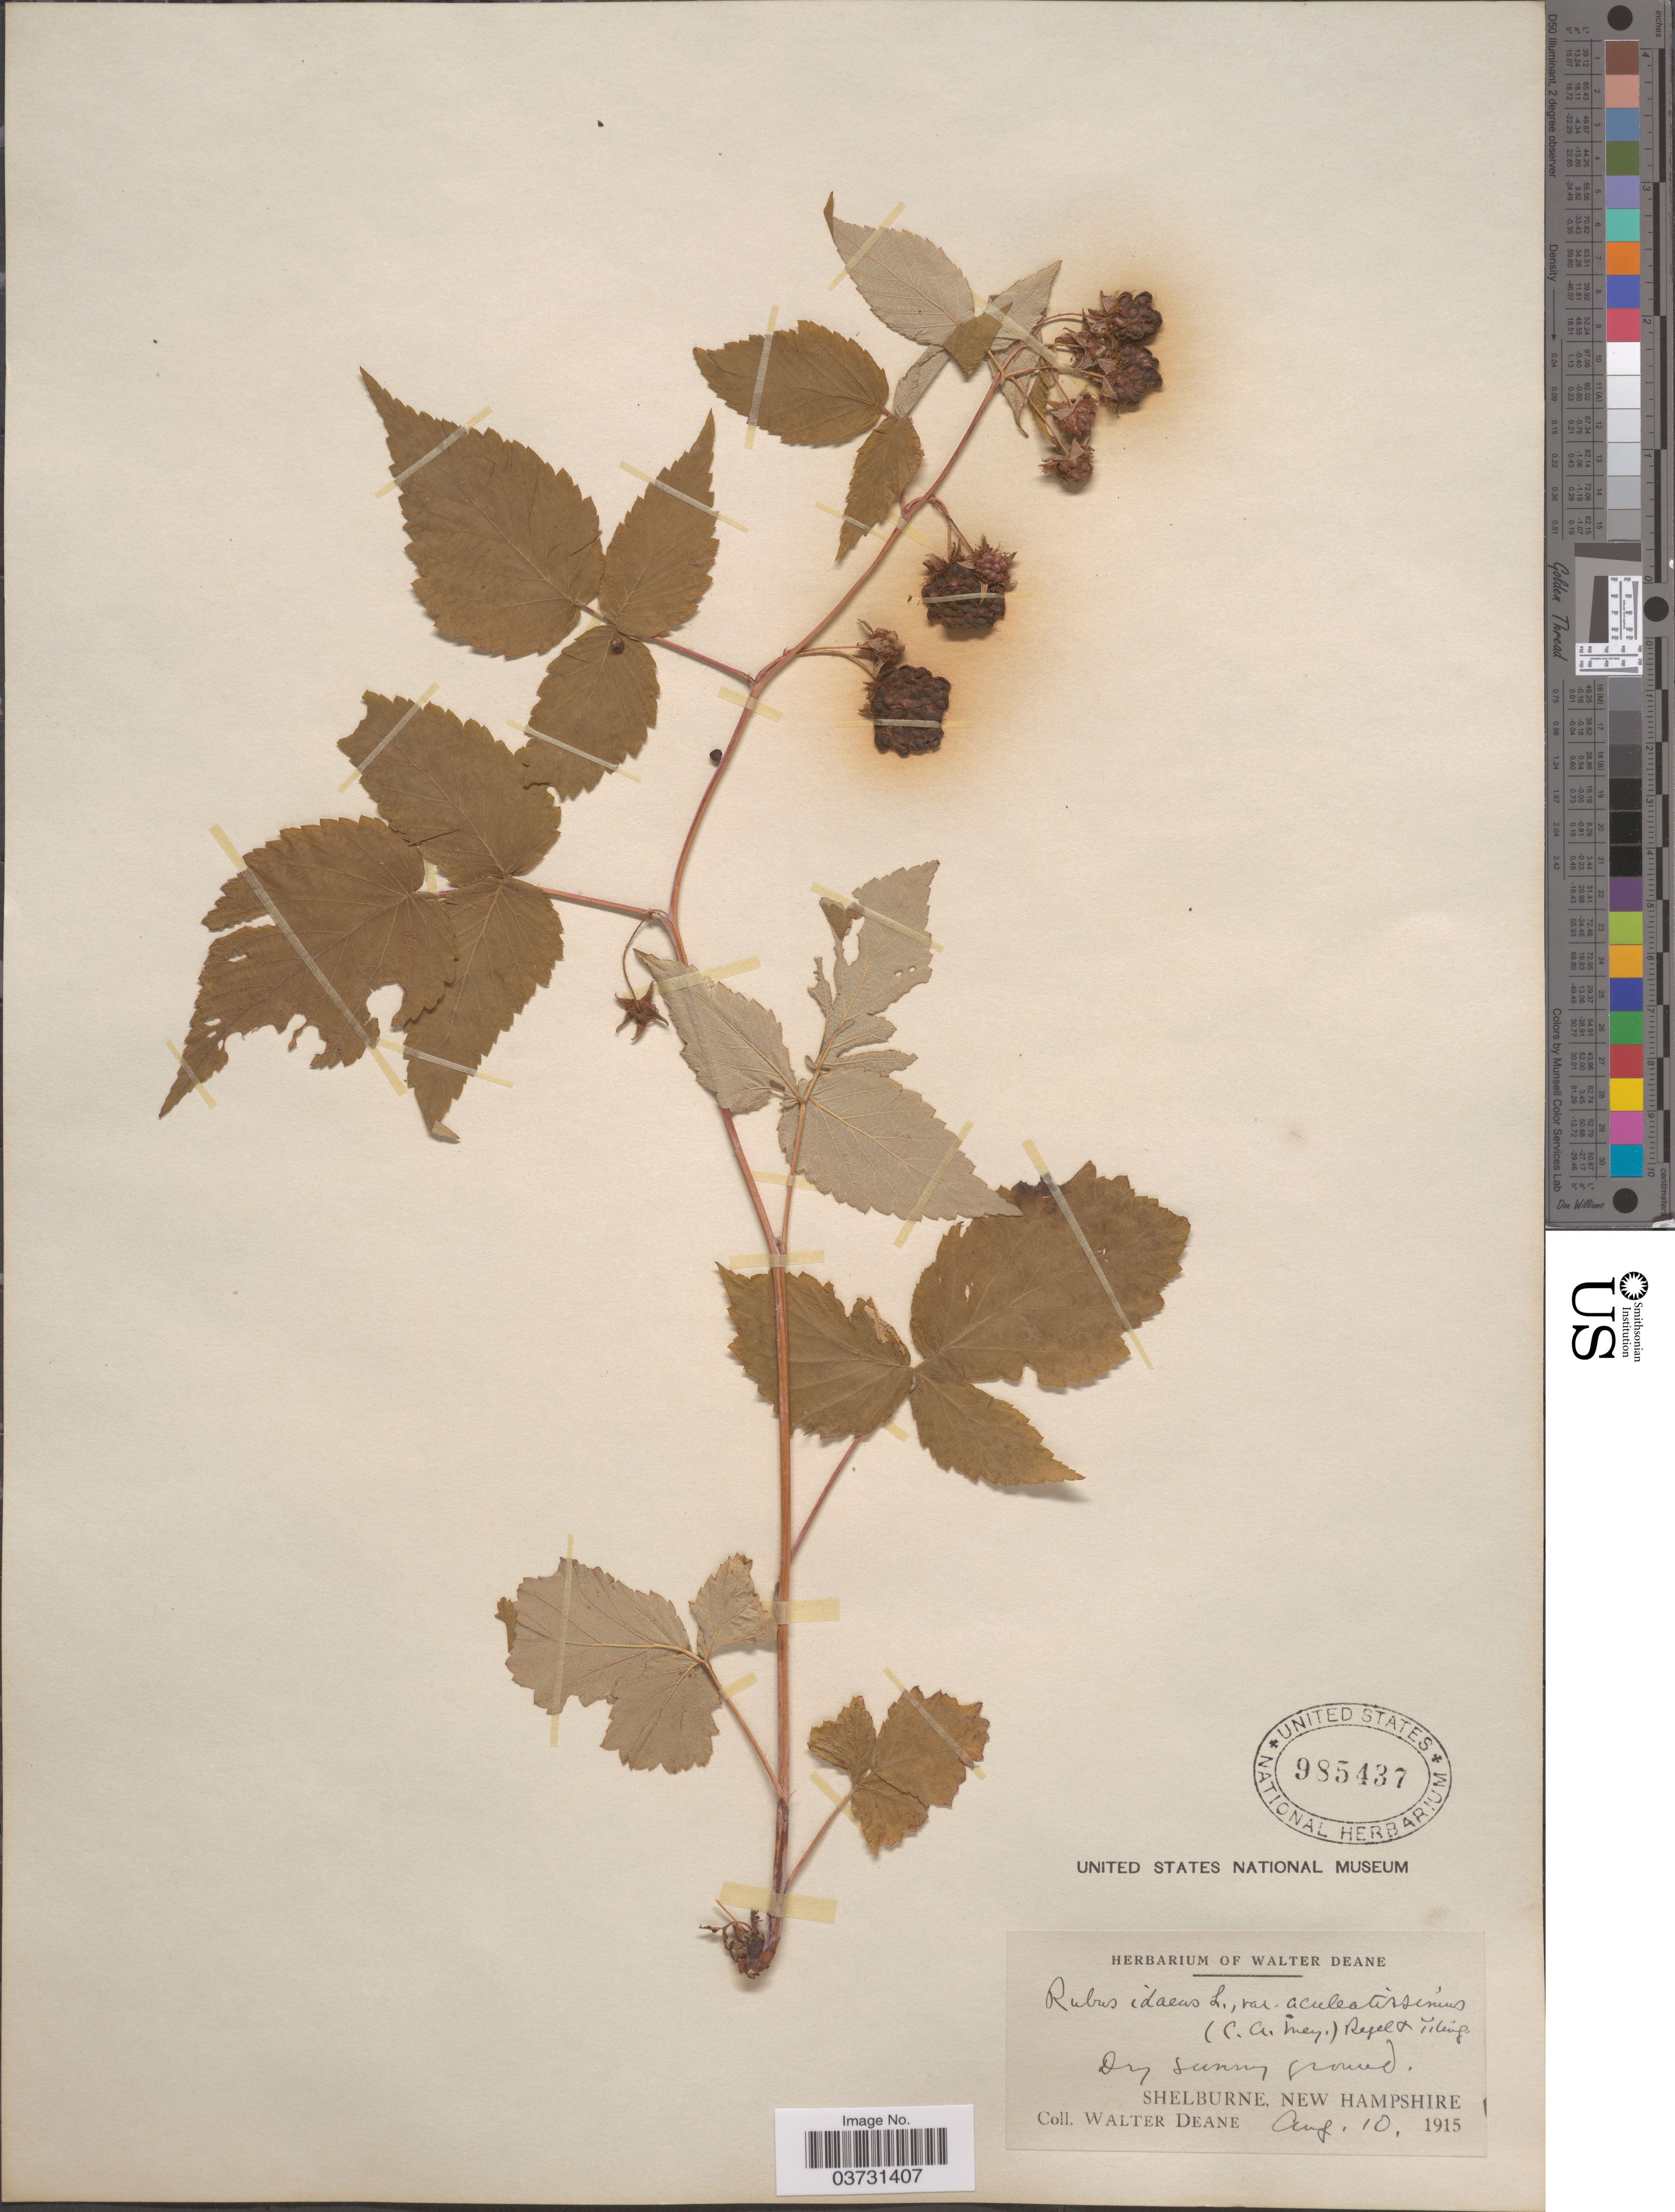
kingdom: Plantae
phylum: Tracheophyta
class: Magnoliopsida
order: Rosales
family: Rosaceae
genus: Rubus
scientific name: Rubus strigosus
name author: Michx.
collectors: W. Deane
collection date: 1915-08-10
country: United States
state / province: New Hampshire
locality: Shelburne.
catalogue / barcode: US 985437